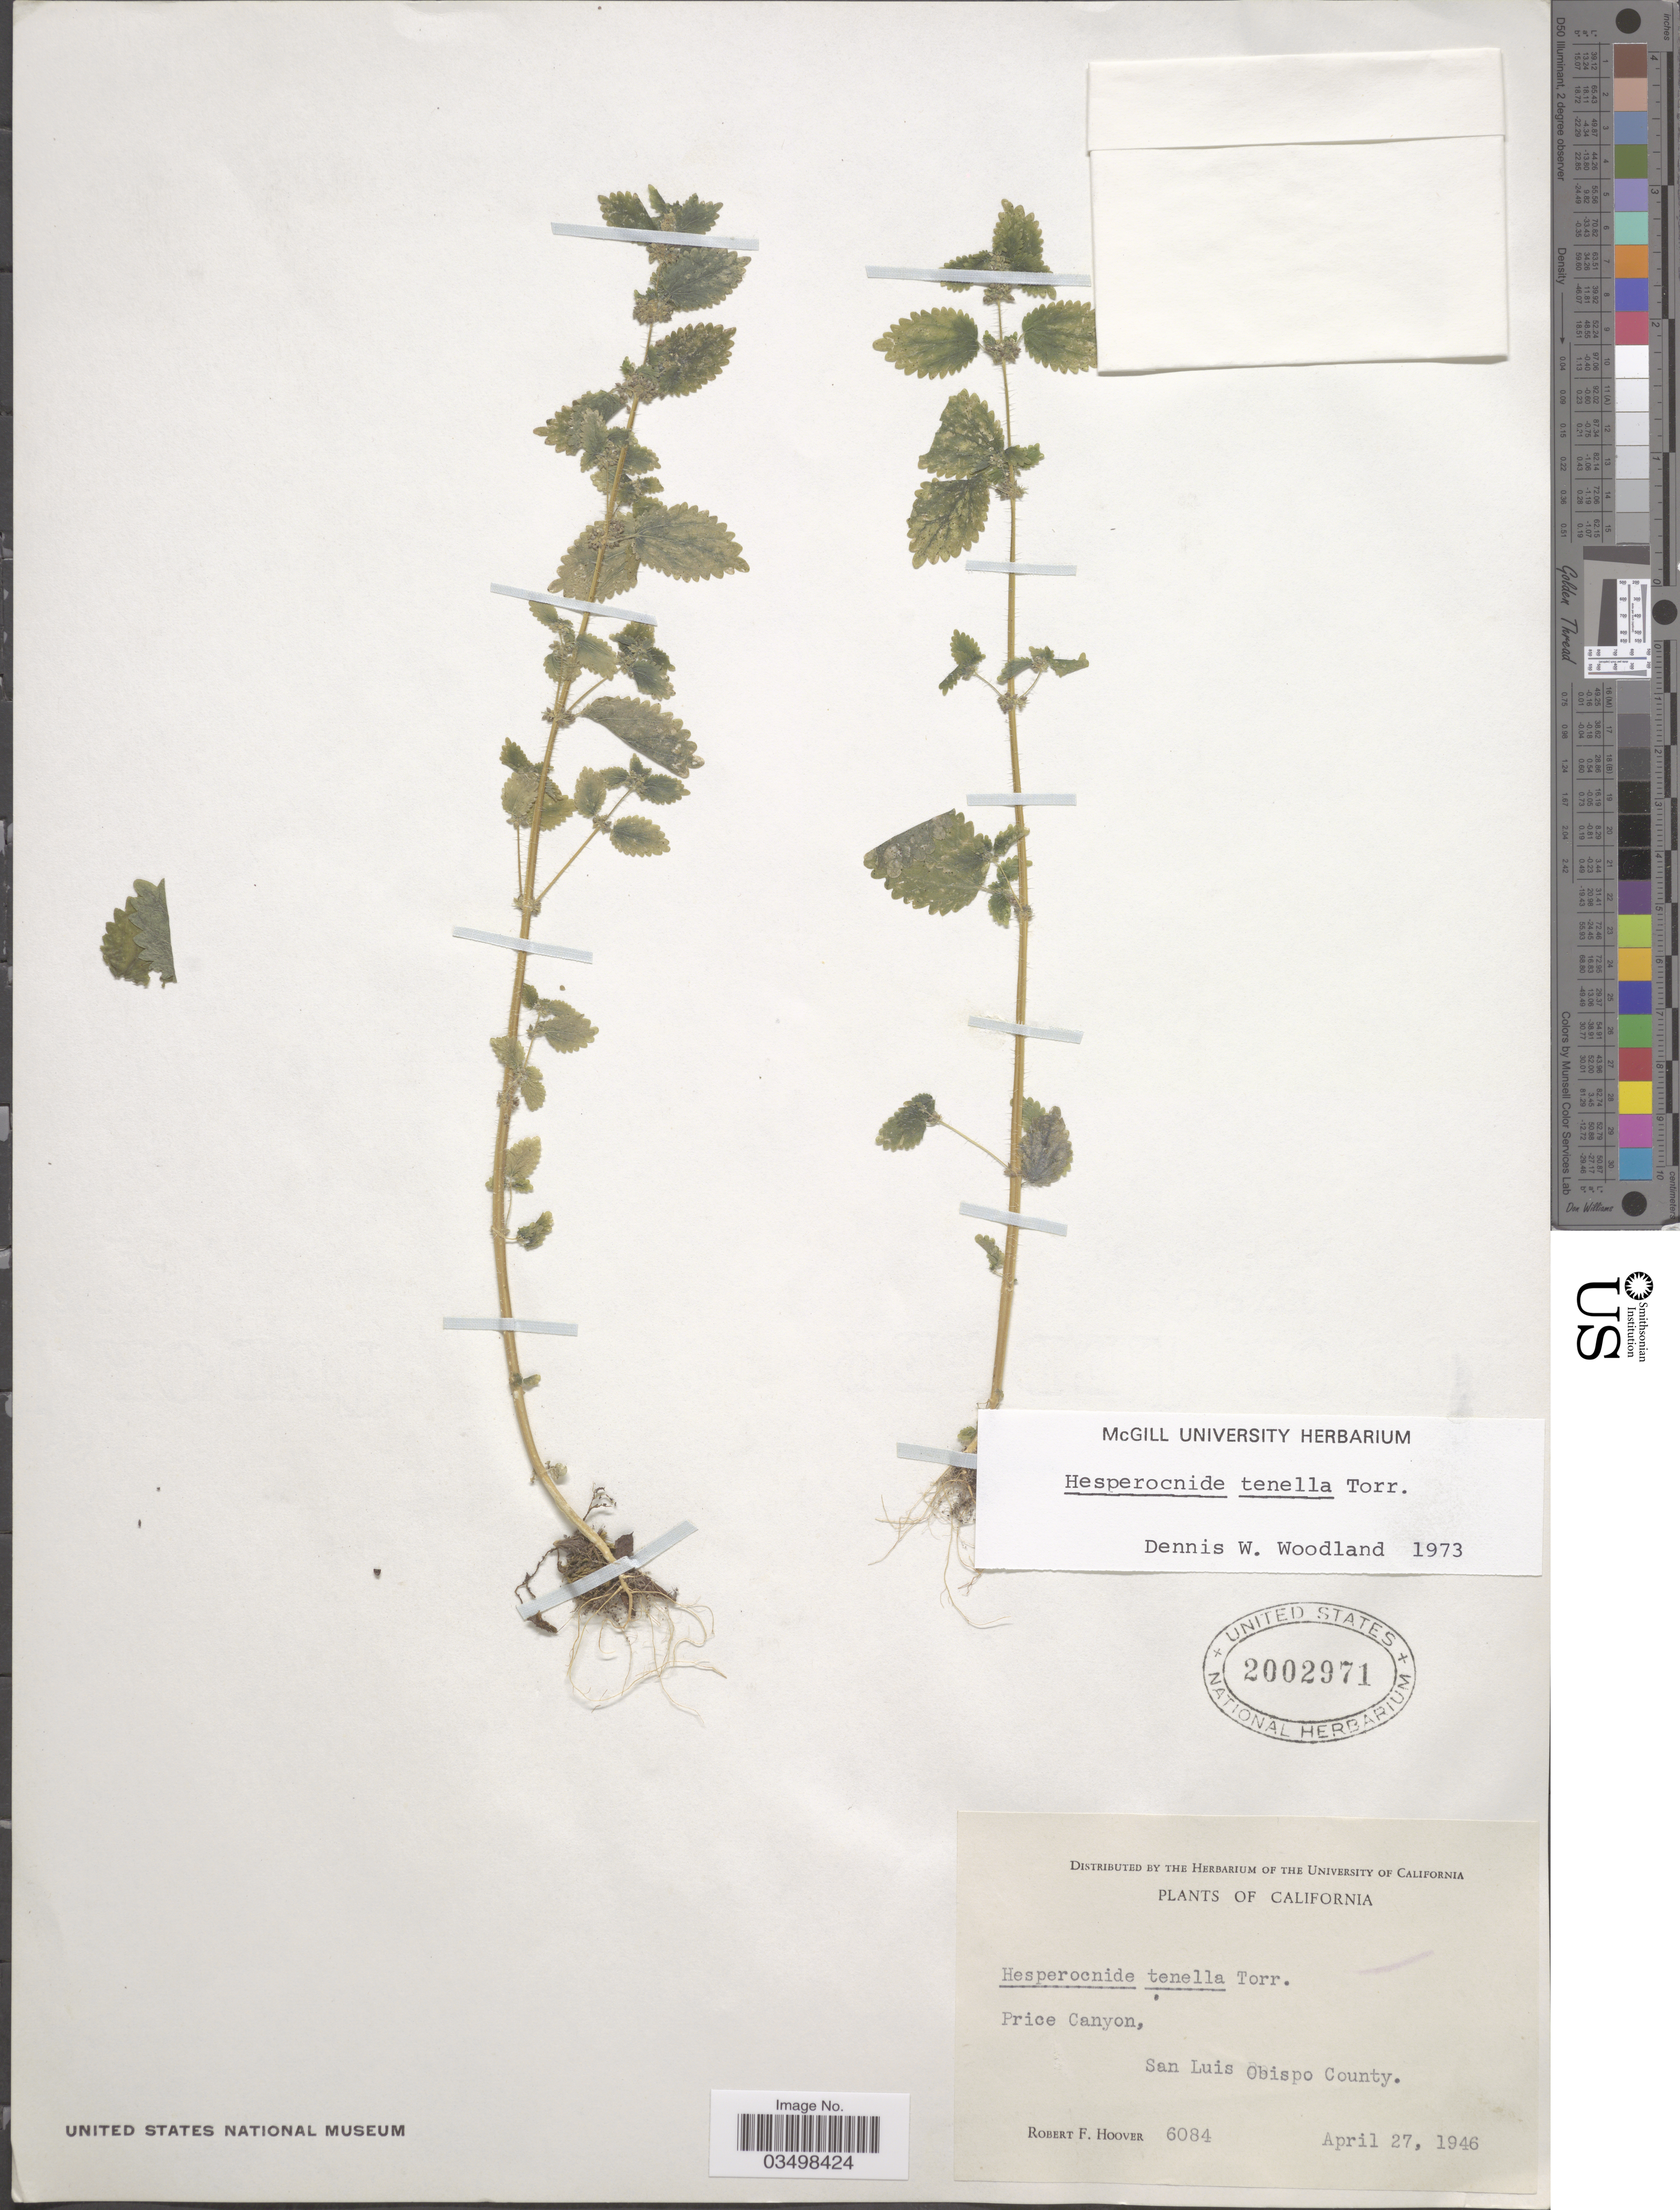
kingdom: Plantae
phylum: Tracheophyta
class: Magnoliopsida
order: Rosales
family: Urticaceae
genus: Hesperocnide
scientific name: Hesperocnide tenella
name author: Torr.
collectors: R. F. Hoover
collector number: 6084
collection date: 1946-04-27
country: United States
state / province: California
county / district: San Luis Obispo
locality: Price Canyon, San Luis Obipo County.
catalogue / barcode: US 2002971